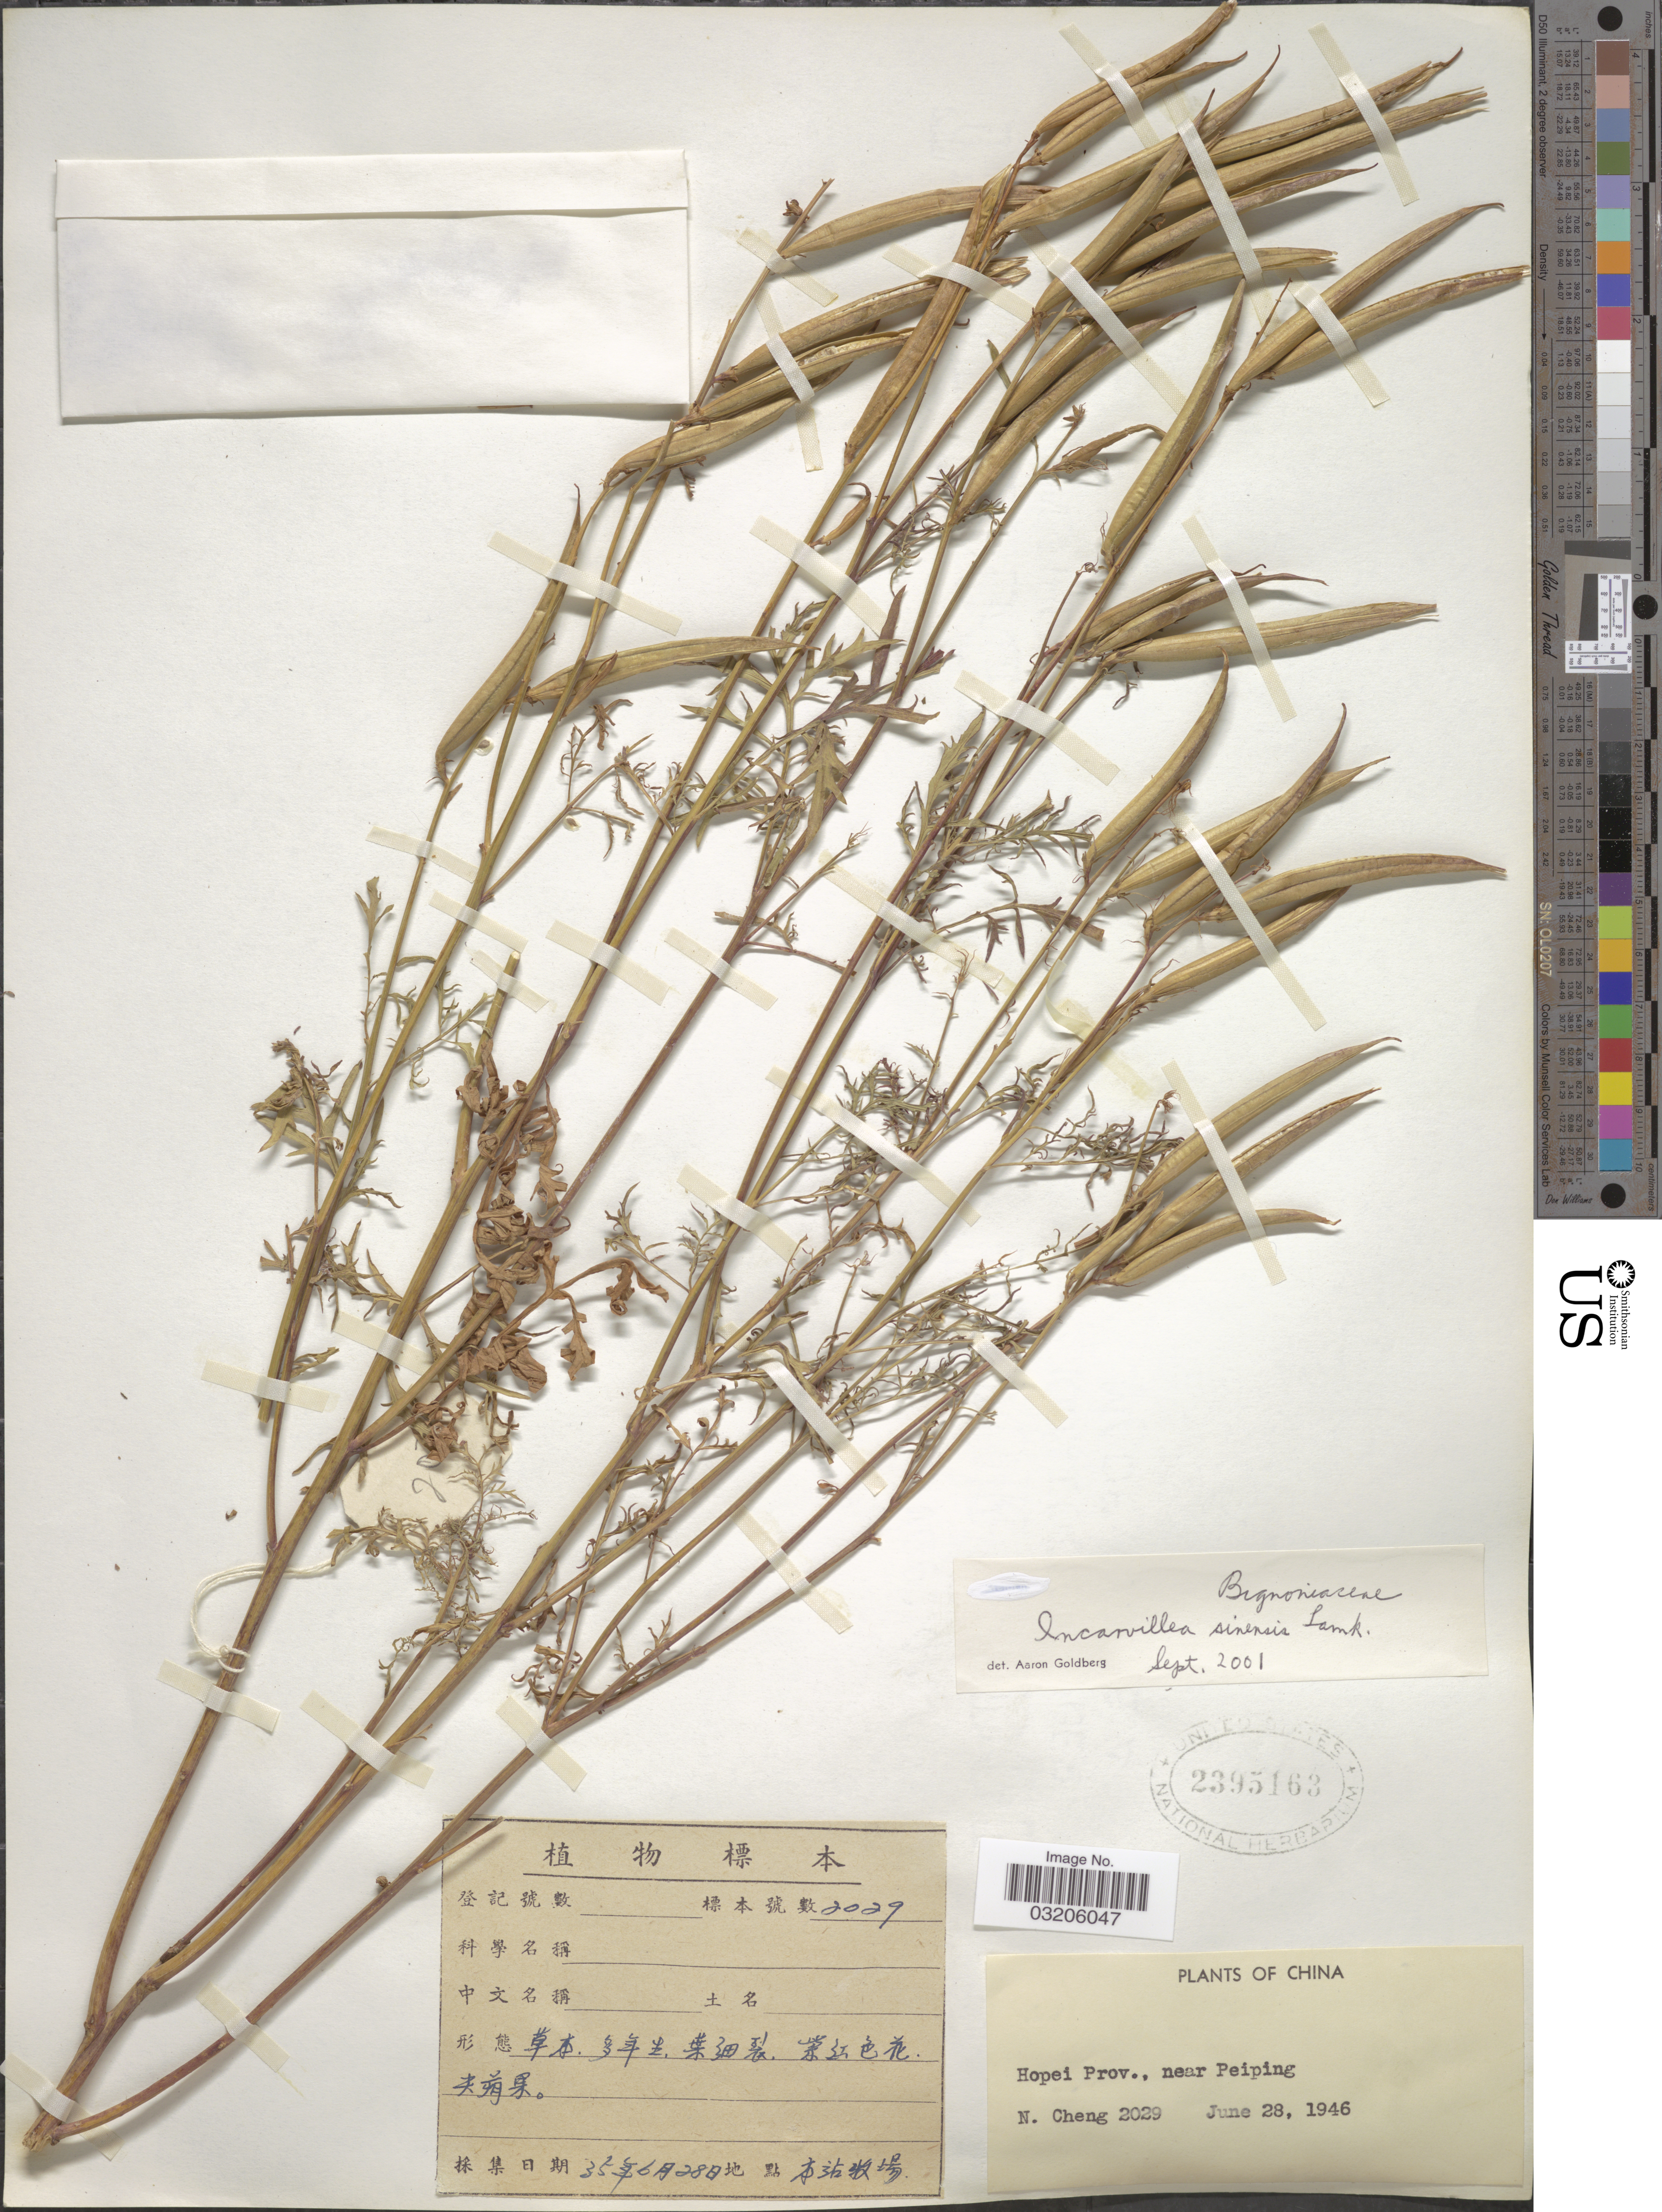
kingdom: Plantae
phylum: Tracheophyta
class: Magnoliopsida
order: Lamiales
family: Bignoniaceae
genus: Incarvillea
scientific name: Incarvillea sinensis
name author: Lam.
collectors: N. Cheng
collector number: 2029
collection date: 1946-06-28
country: China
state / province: Hebei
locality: Hopei Prov., near Peiping.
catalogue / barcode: US 2395163